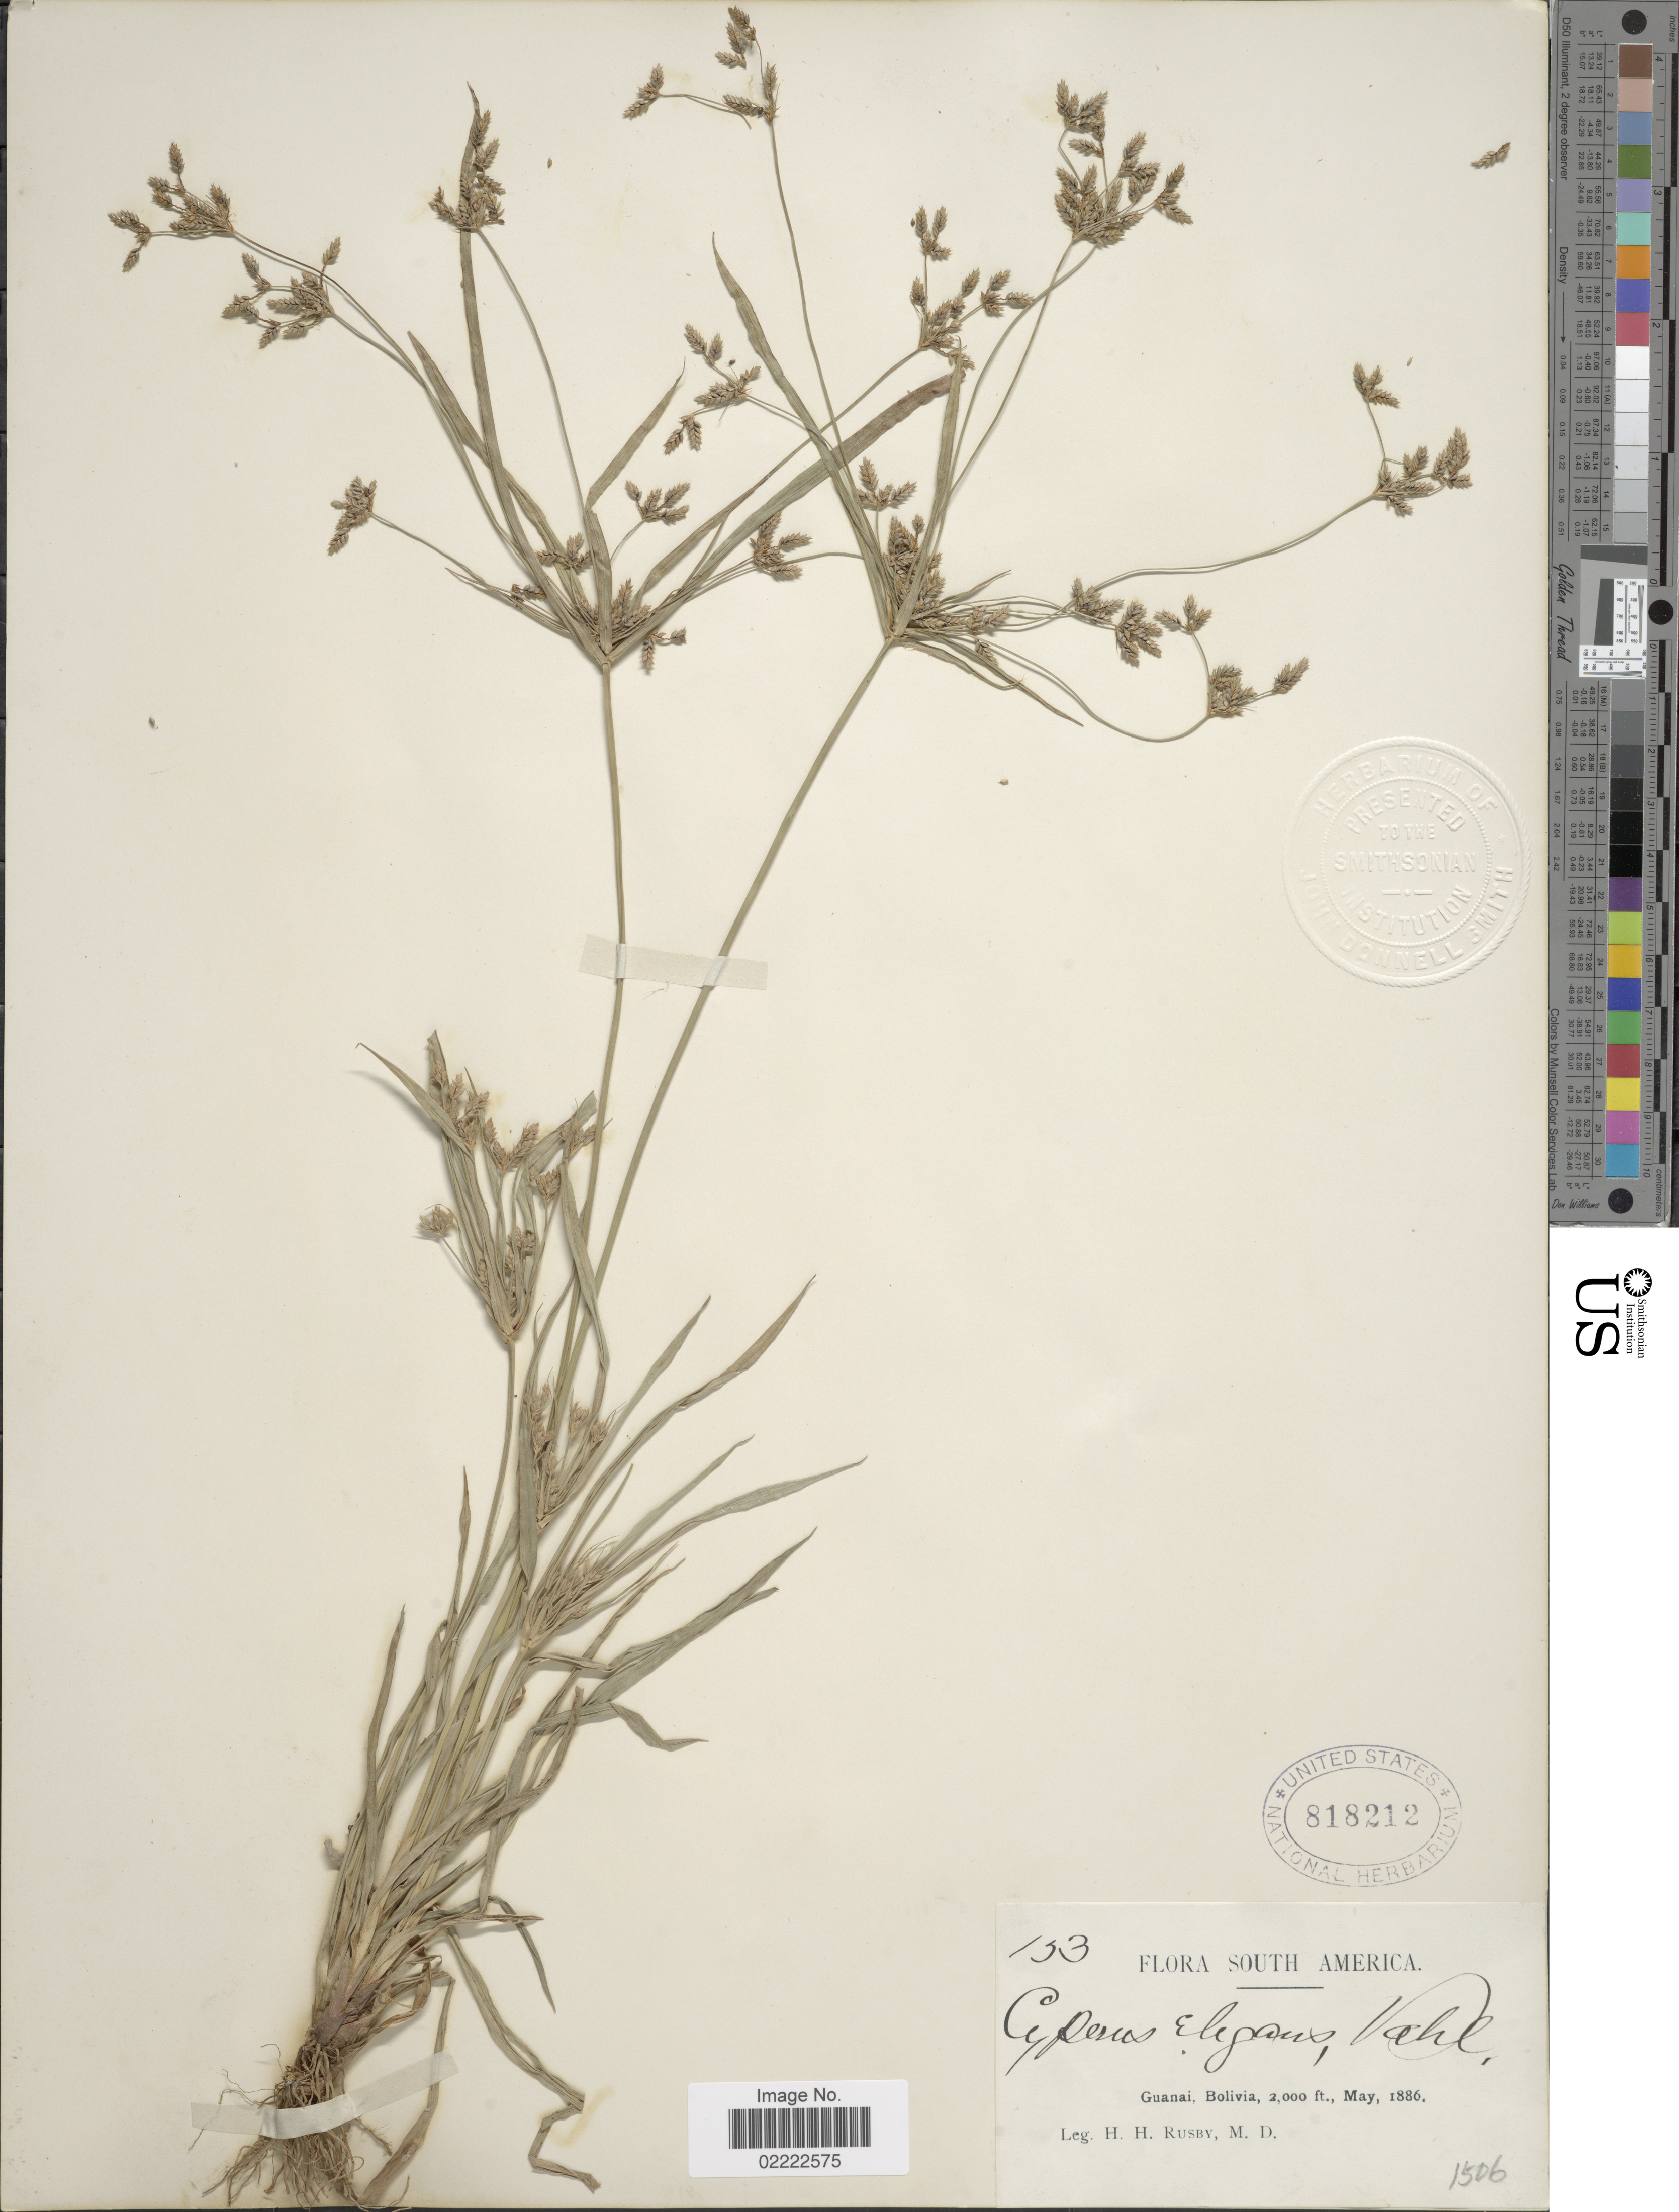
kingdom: Plantae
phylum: Tracheophyta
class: Liliopsida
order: Poales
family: Cyperaceae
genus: Cyperus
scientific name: Cyperus laxus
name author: Lam.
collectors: H. H. Rusby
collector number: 153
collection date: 1886-05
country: Bolivia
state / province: La Páz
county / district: Larecaja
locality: Guanay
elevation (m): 610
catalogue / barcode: US 818212